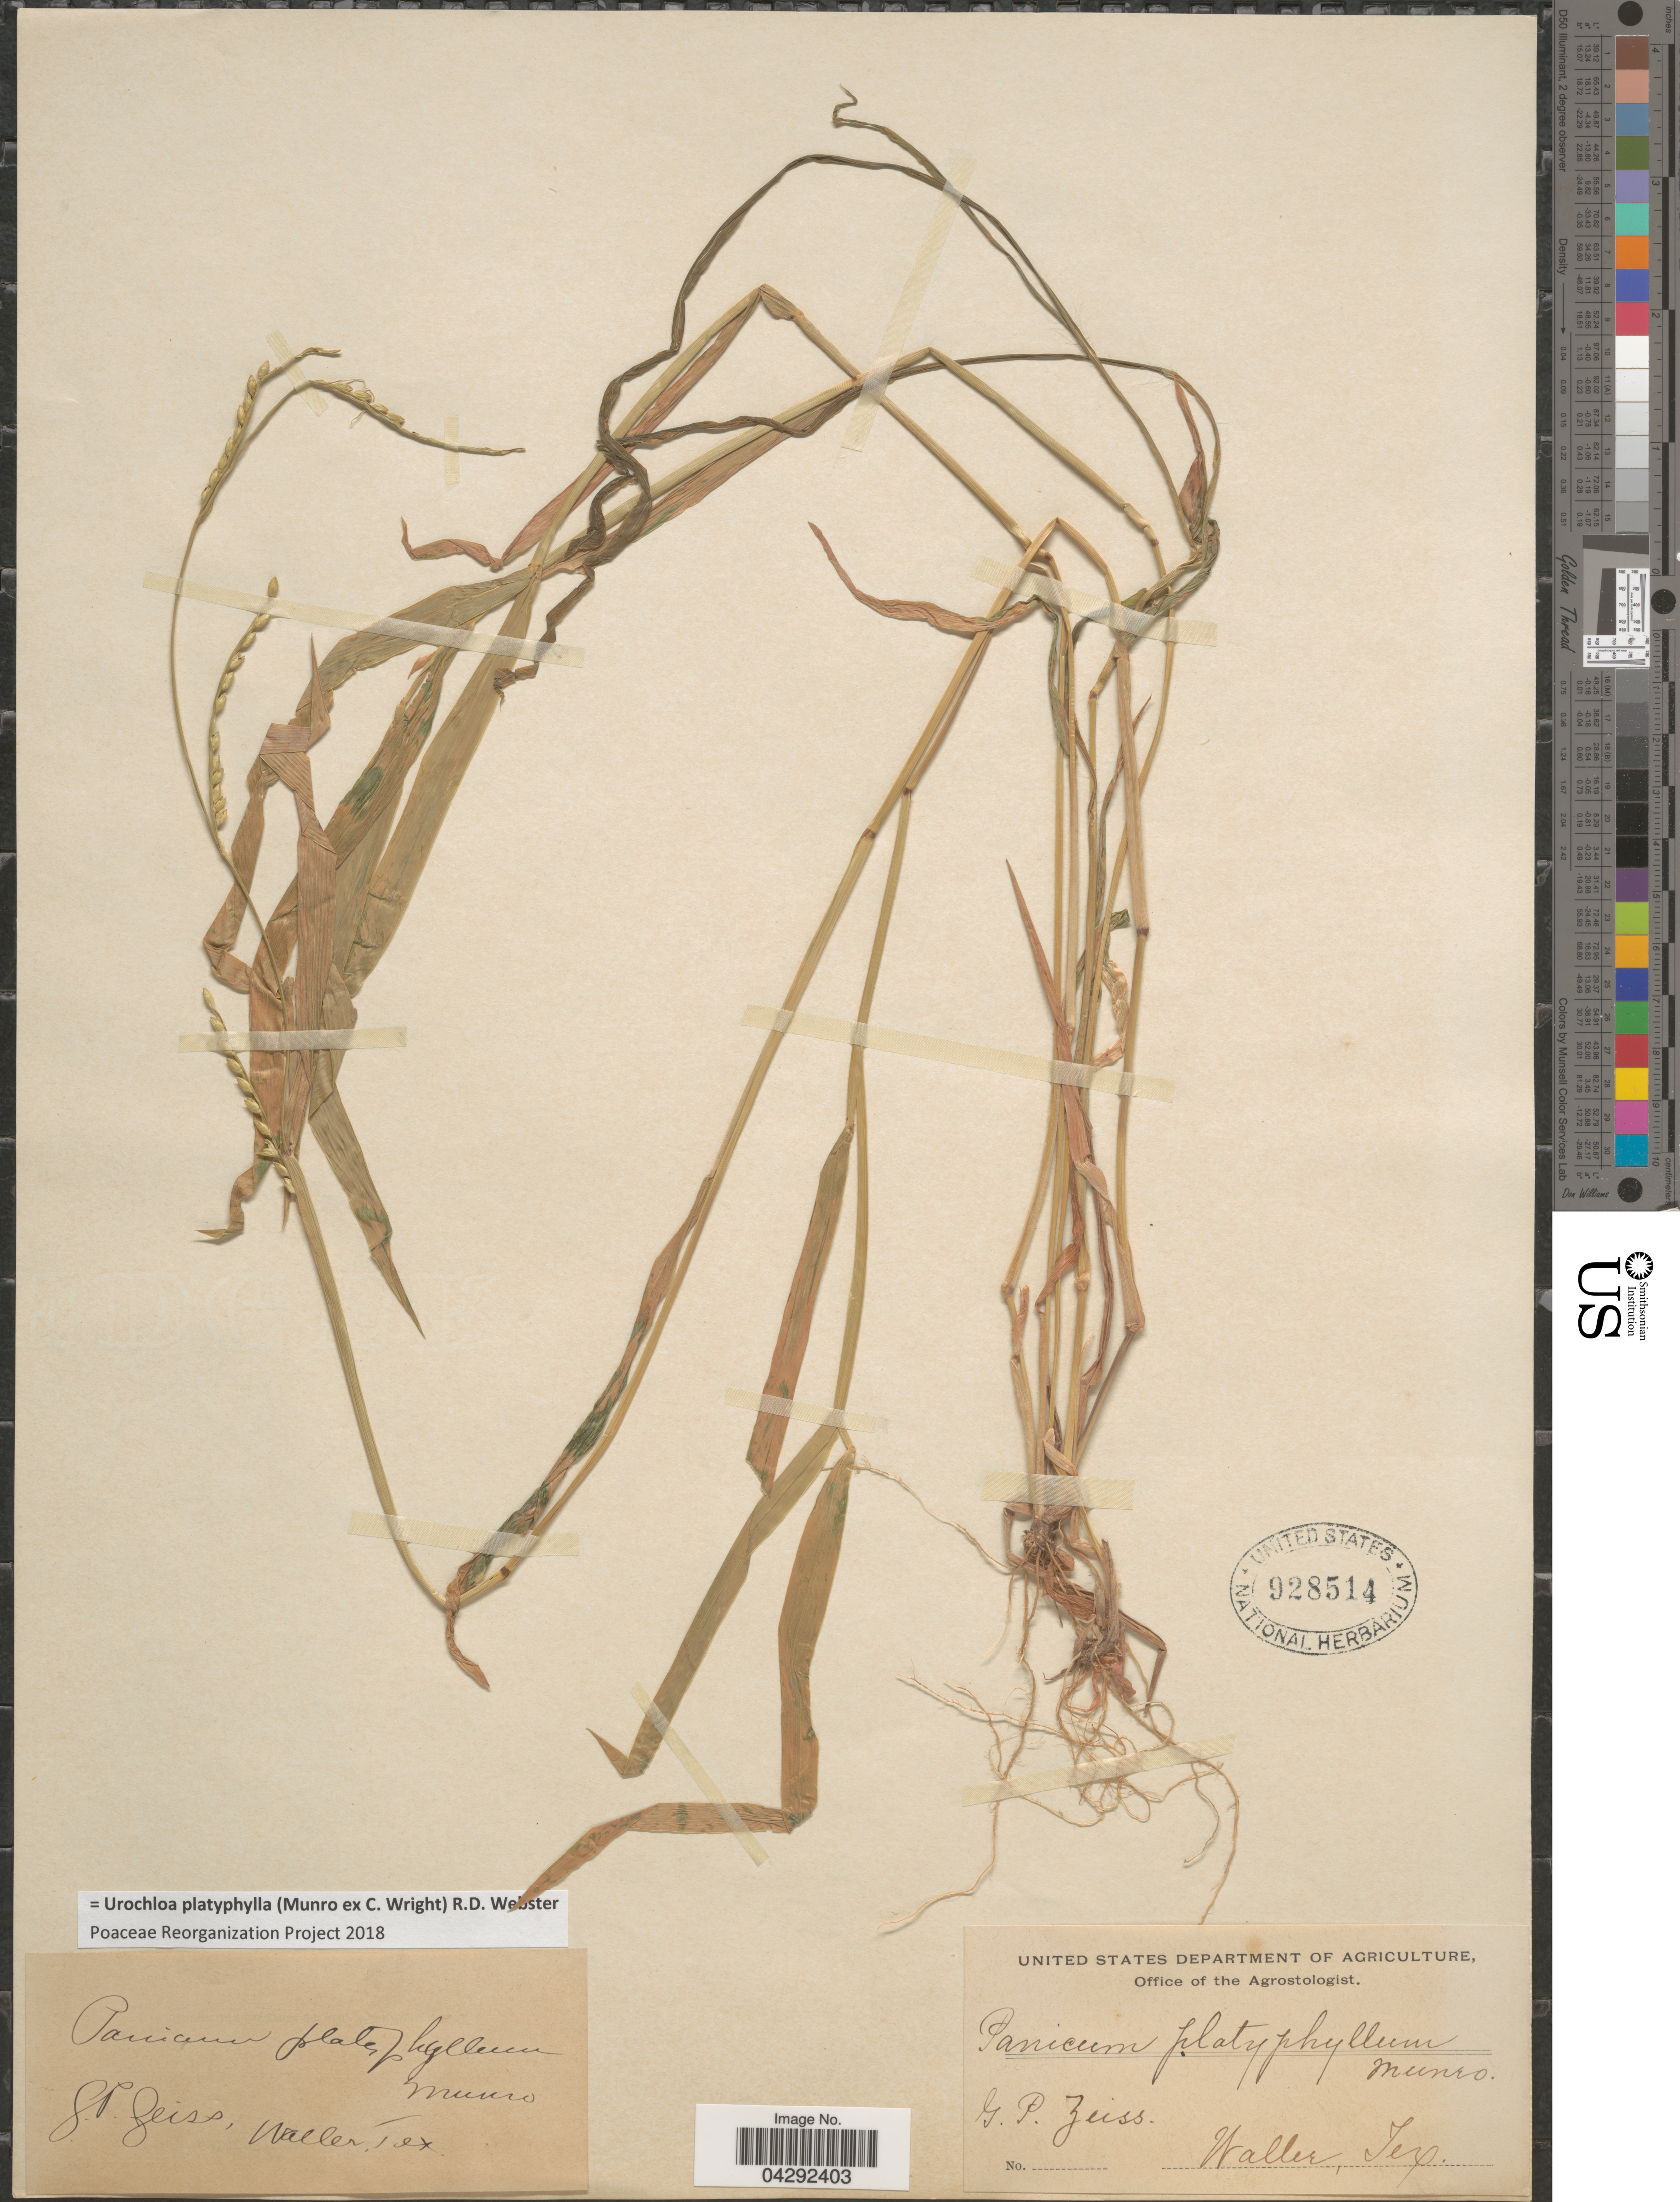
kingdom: Plantae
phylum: Tracheophyta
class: Liliopsida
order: Poales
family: Poaceae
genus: Urochloa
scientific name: Urochloa platyphylla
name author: (Munro ex C. Wright) R.D. Webster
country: United States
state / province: Texas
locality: Waller.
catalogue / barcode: US 928514